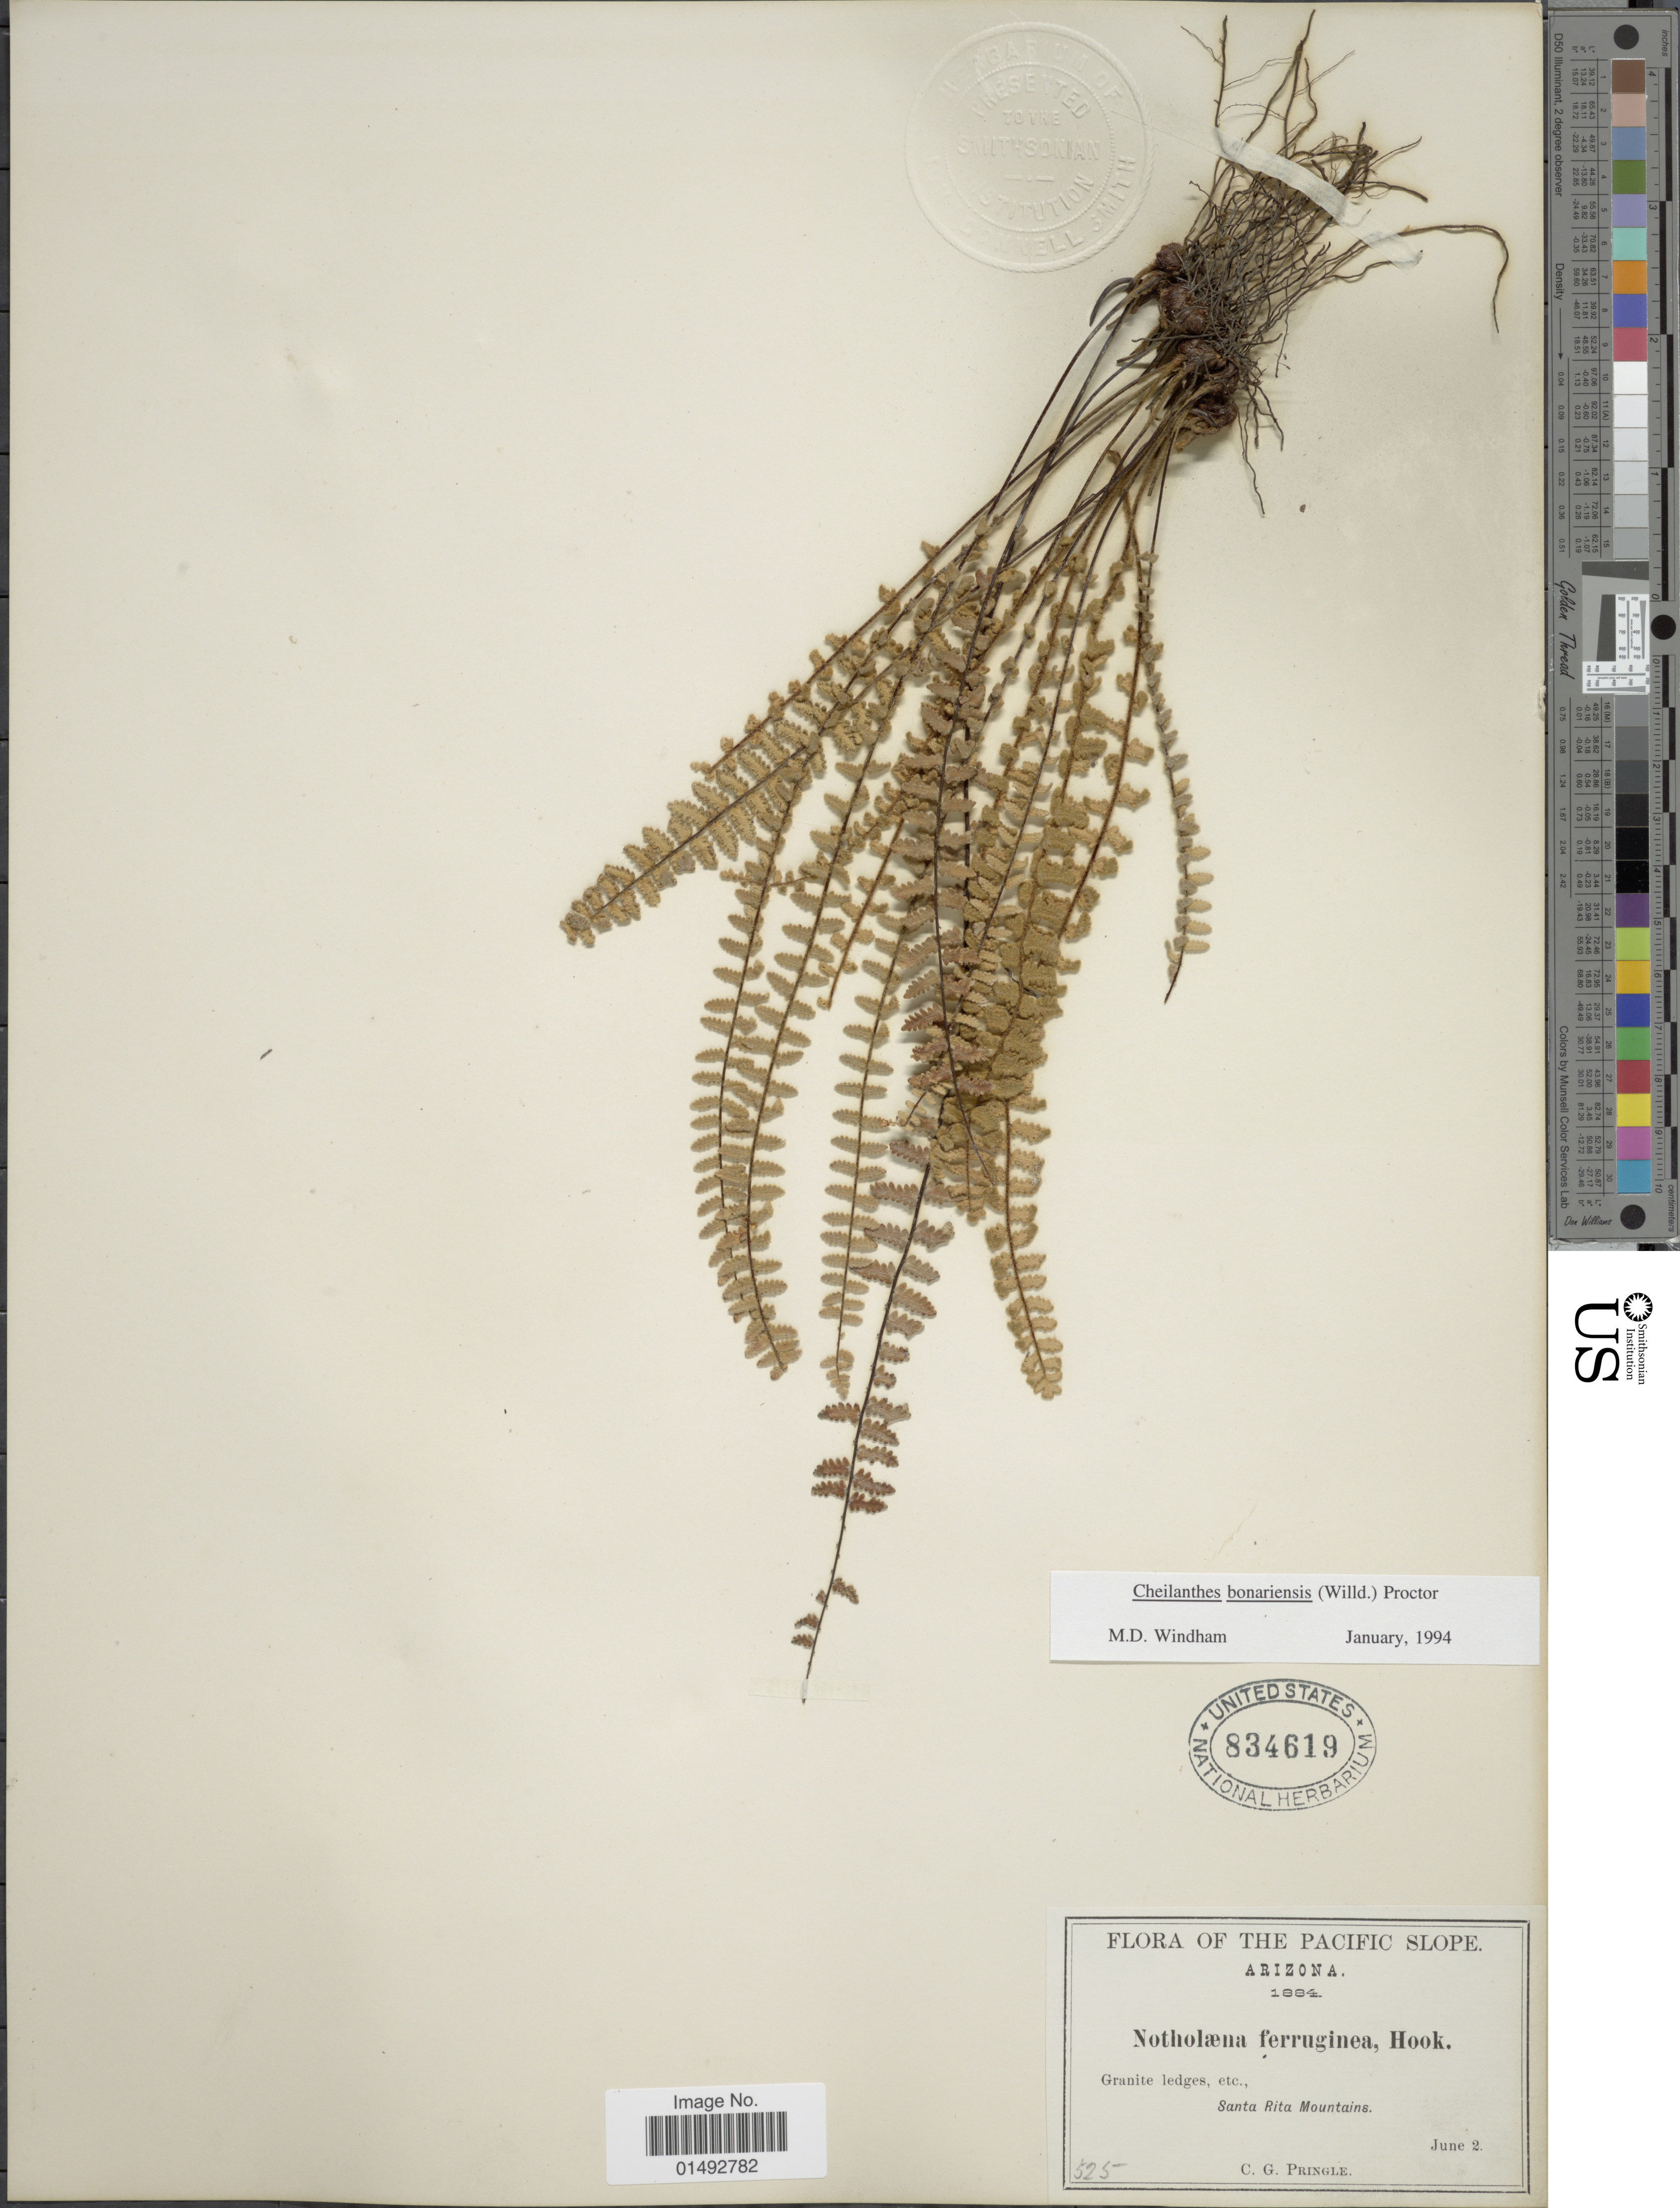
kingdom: Plantae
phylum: Tracheophyta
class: Polypodiopsida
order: Polypodiales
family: Pteridaceae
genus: Myriopteris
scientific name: Myriopteris aurea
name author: (Poir.) Grusz & Windham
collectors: C. G. Pringle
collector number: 525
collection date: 1884-06-02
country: United States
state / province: Arizona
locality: The Pacific Slope, Granite ledges, etc., Santa Rita Mountains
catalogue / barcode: US 834619